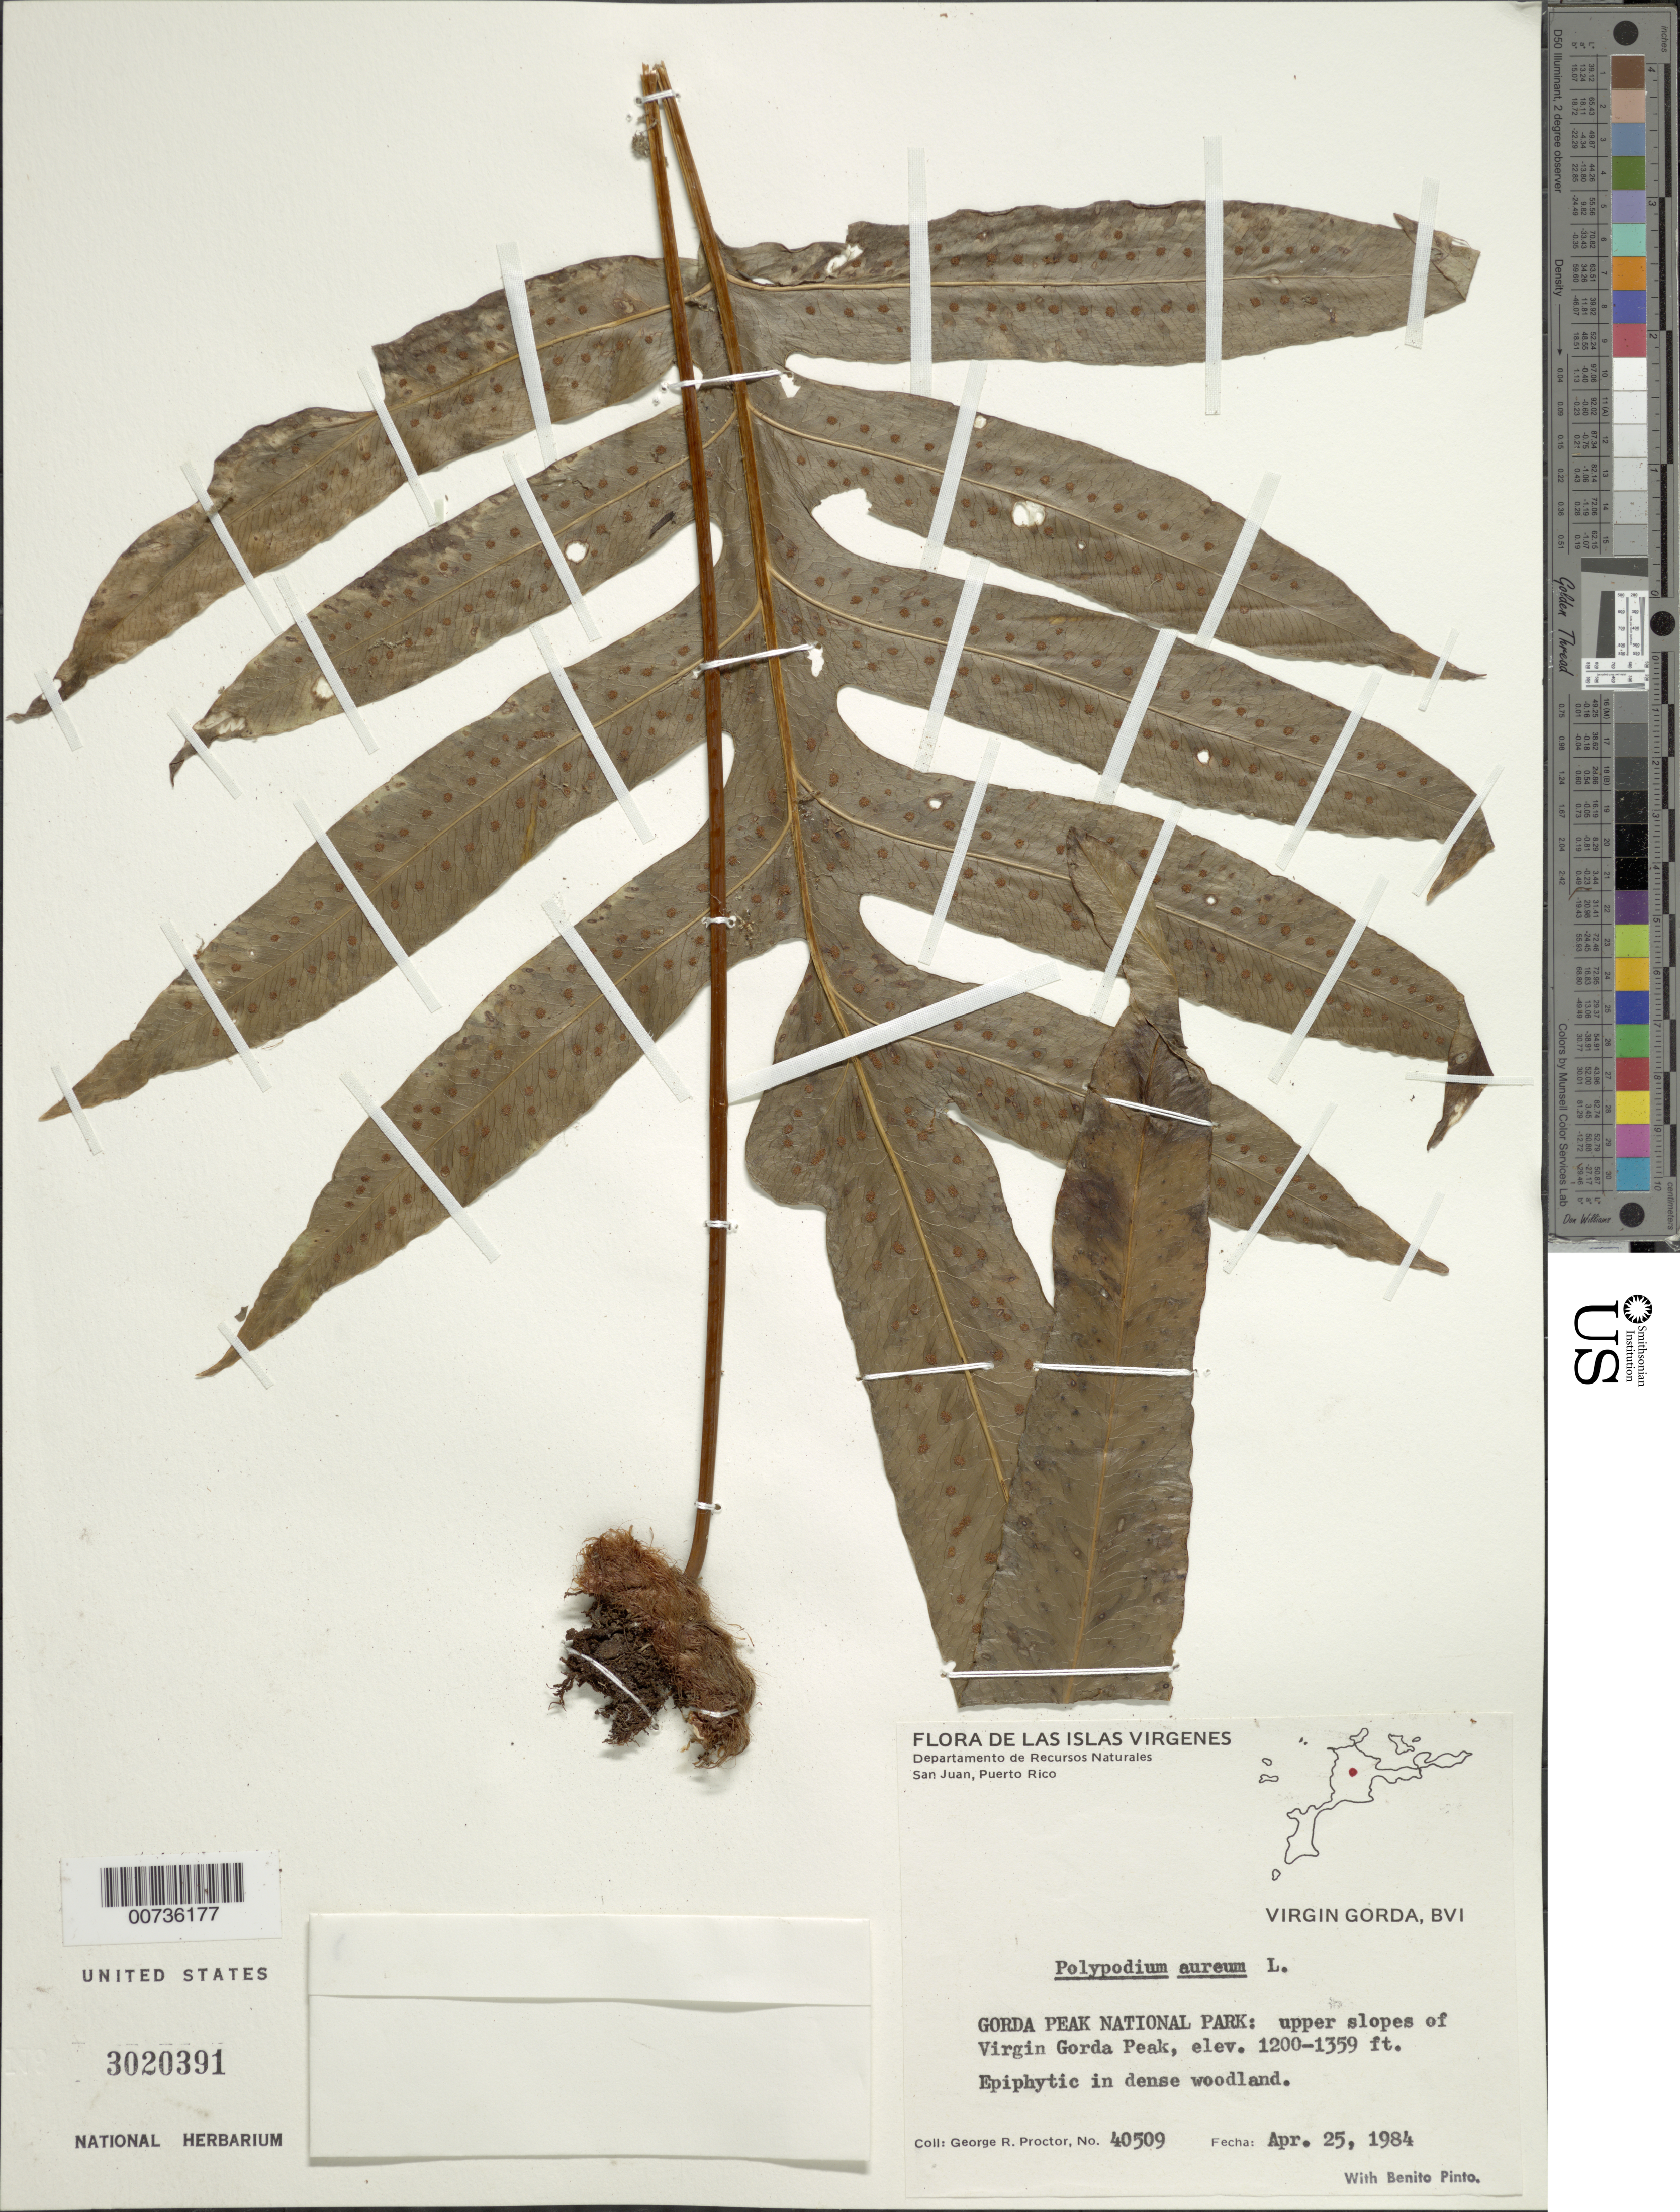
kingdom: Plantae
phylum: Tracheophyta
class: Polypodiopsida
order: Polypodiales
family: Polypodiaceae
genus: Phlebodium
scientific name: Phlebodium aureum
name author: (L.) J. Sm.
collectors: G. R. Proctor & B. Pinto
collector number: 40509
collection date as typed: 25 Apr 1984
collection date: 1984-04-25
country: British Virgin Islands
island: Virgin Gorda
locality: Gorda Peak National Park: upper slopes of Virgin Gorda Peak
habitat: Epiphytic in dense woodland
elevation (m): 366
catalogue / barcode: US 3020391